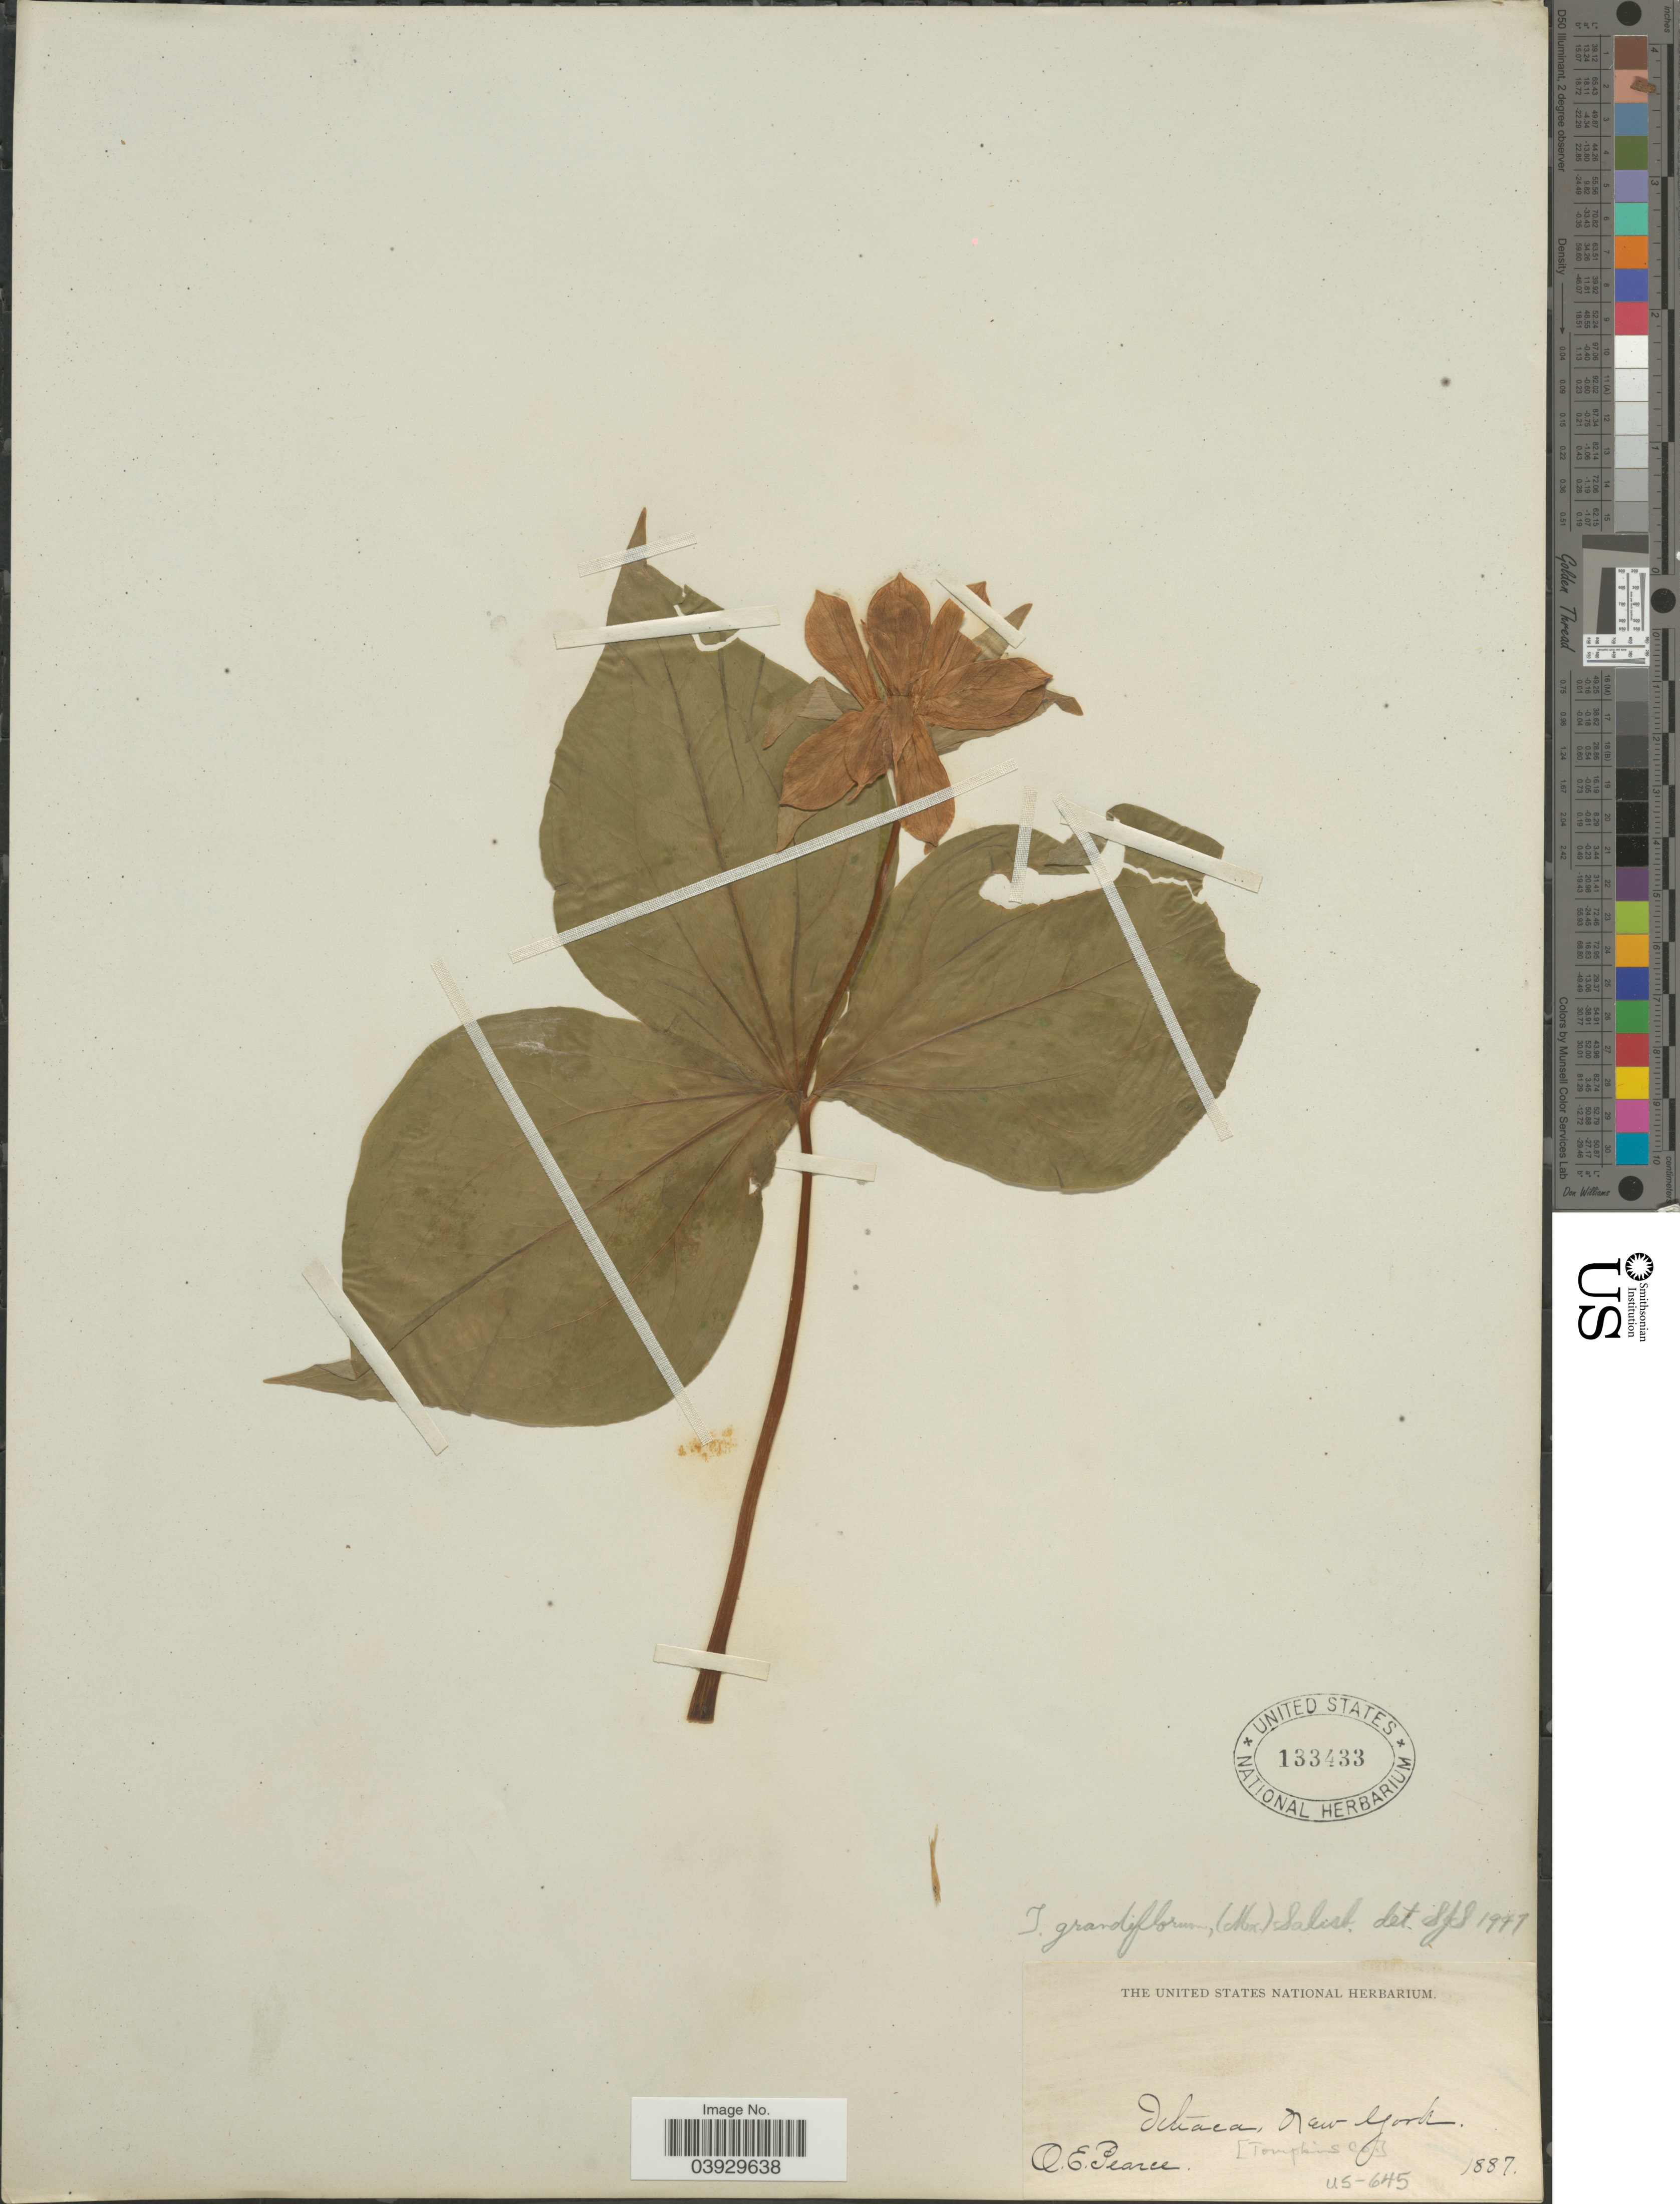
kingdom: Plantae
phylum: Tracheophyta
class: Liliopsida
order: Liliales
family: Melanthiaceae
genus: Trillium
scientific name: Trillium grandiflorum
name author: (Michx.) Salisb.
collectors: O. E. Pearce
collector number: US-645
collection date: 1887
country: United States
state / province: New York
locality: Ithaca. [Tompkins Co.].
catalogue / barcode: US 133433